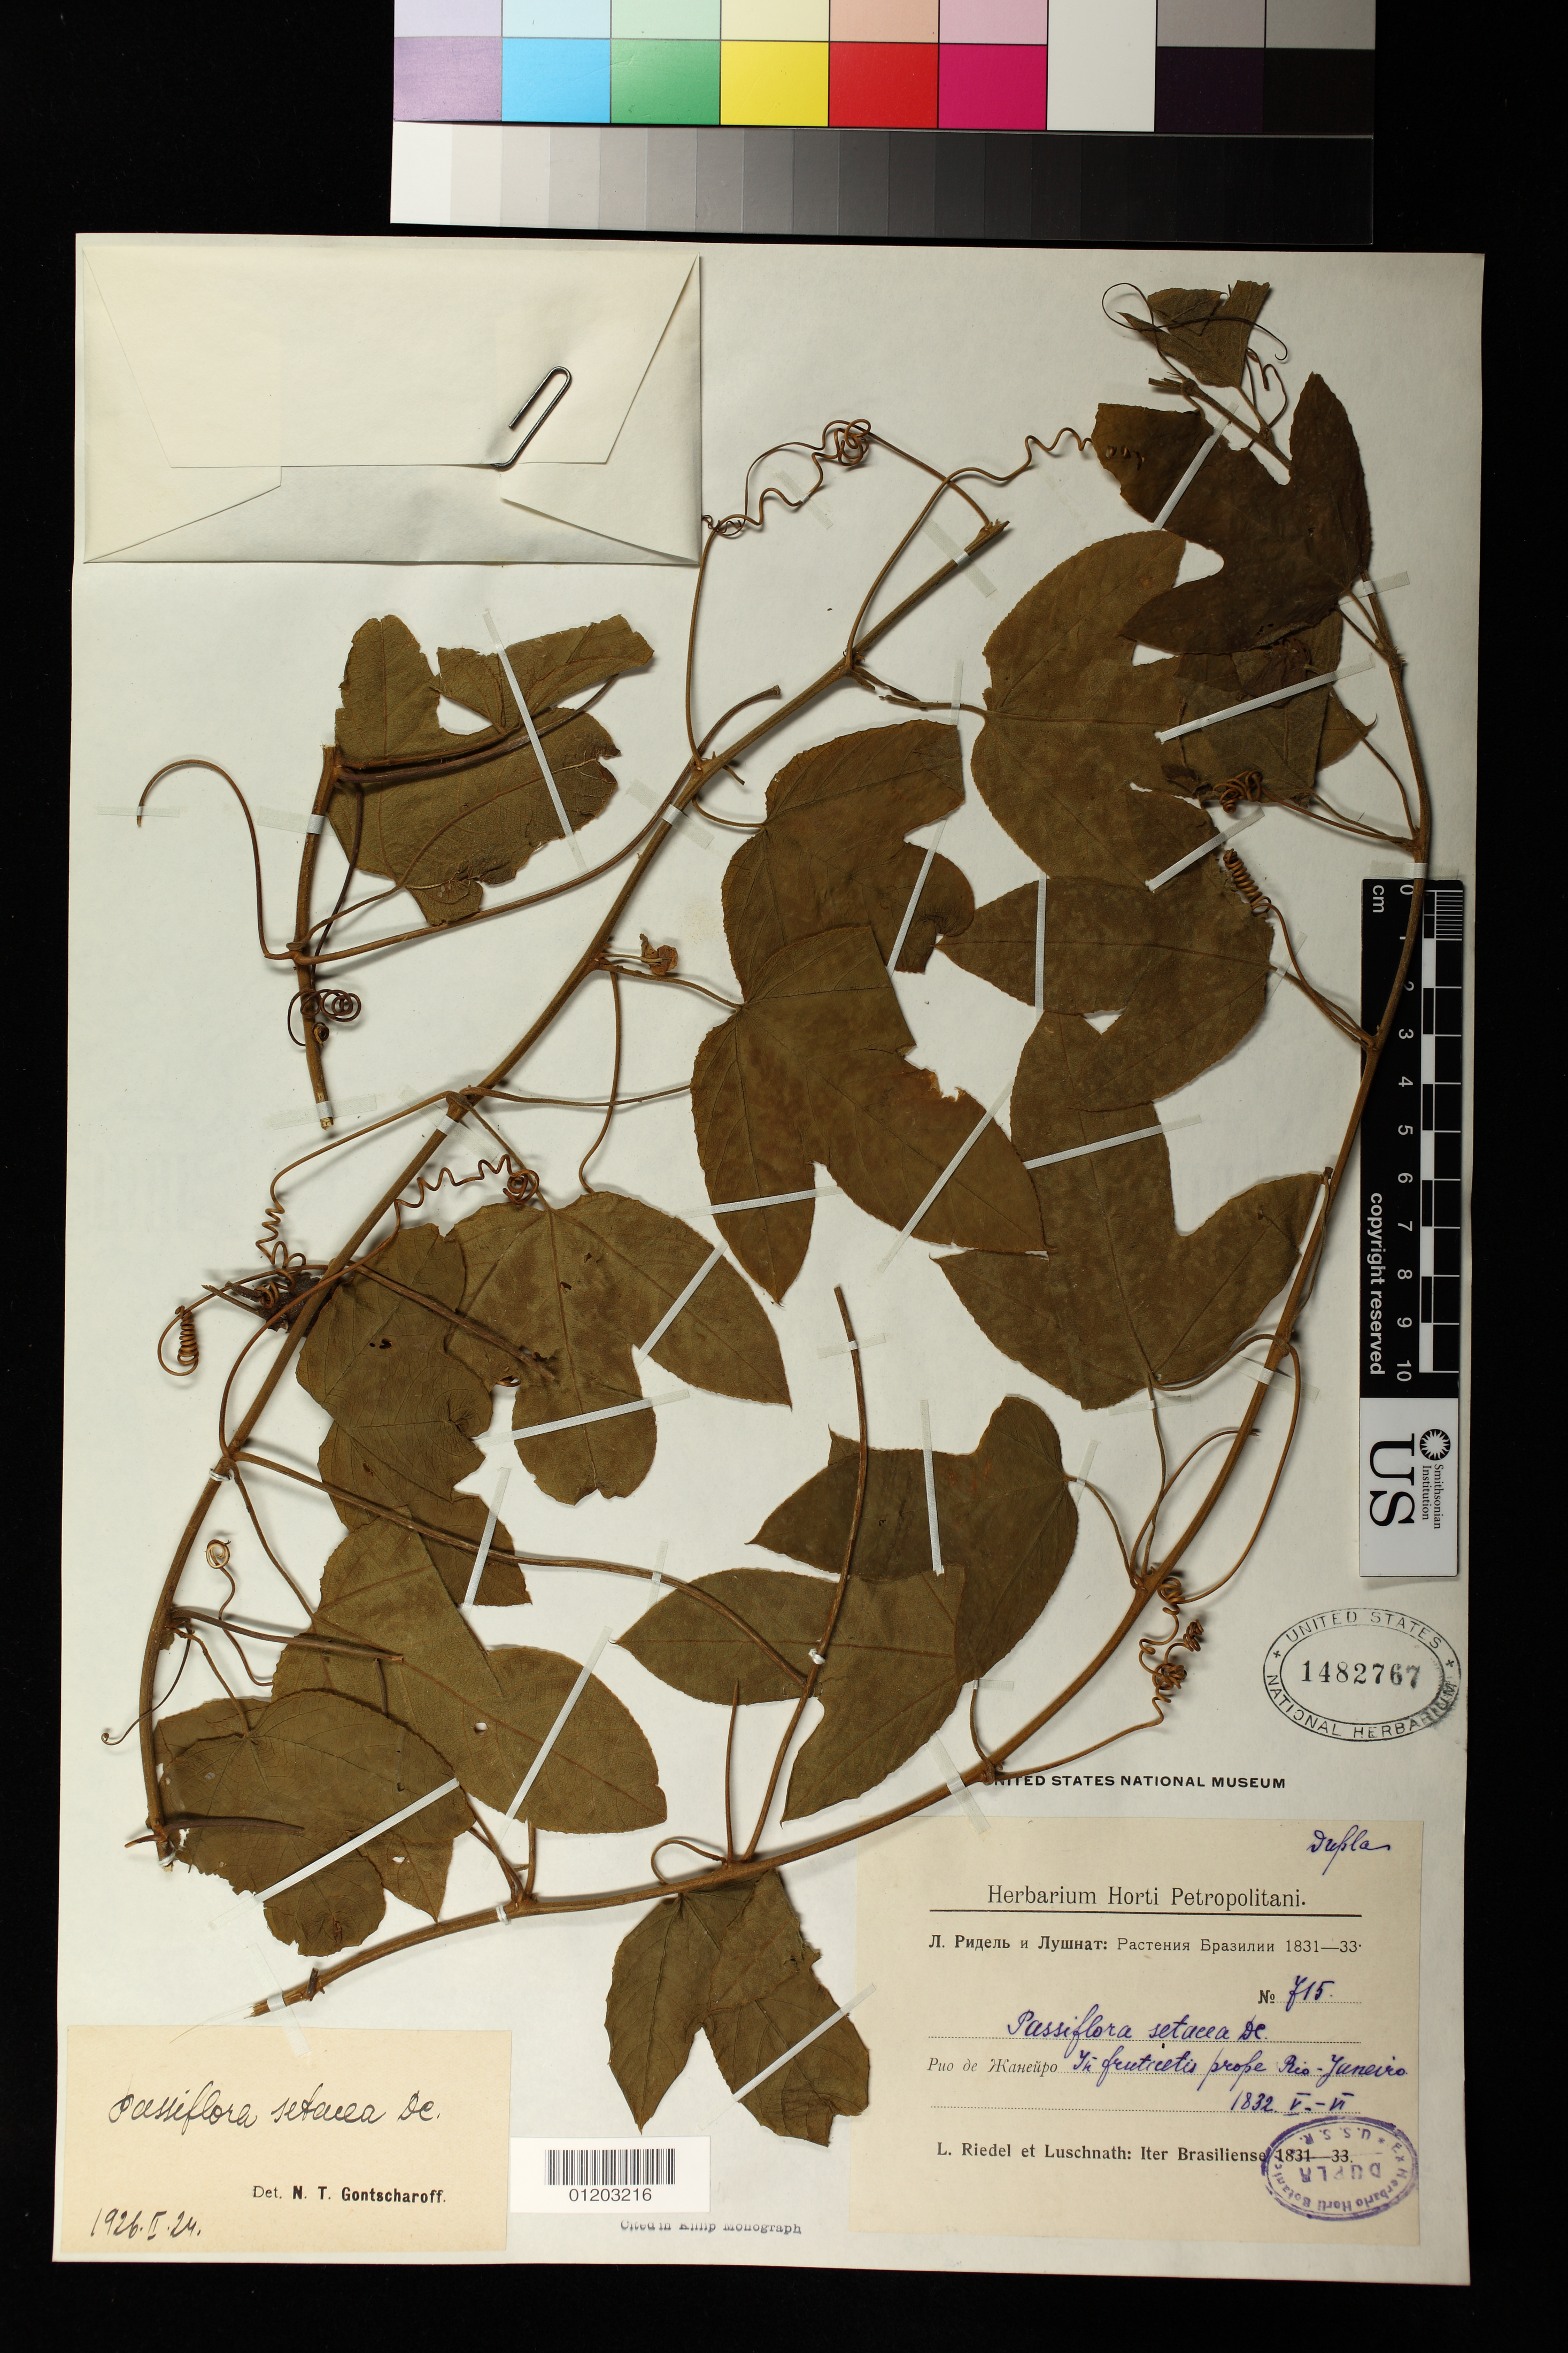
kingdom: Plantae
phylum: Tracheophyta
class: Magnoliopsida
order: Malpighiales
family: Passifloraceae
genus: Passiflora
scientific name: Passiflora setacea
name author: DC.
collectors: L. Riedel & Luschnath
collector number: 715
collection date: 1832-05/1832-06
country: Brazil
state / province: Rio de Janeiro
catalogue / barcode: US 1482767